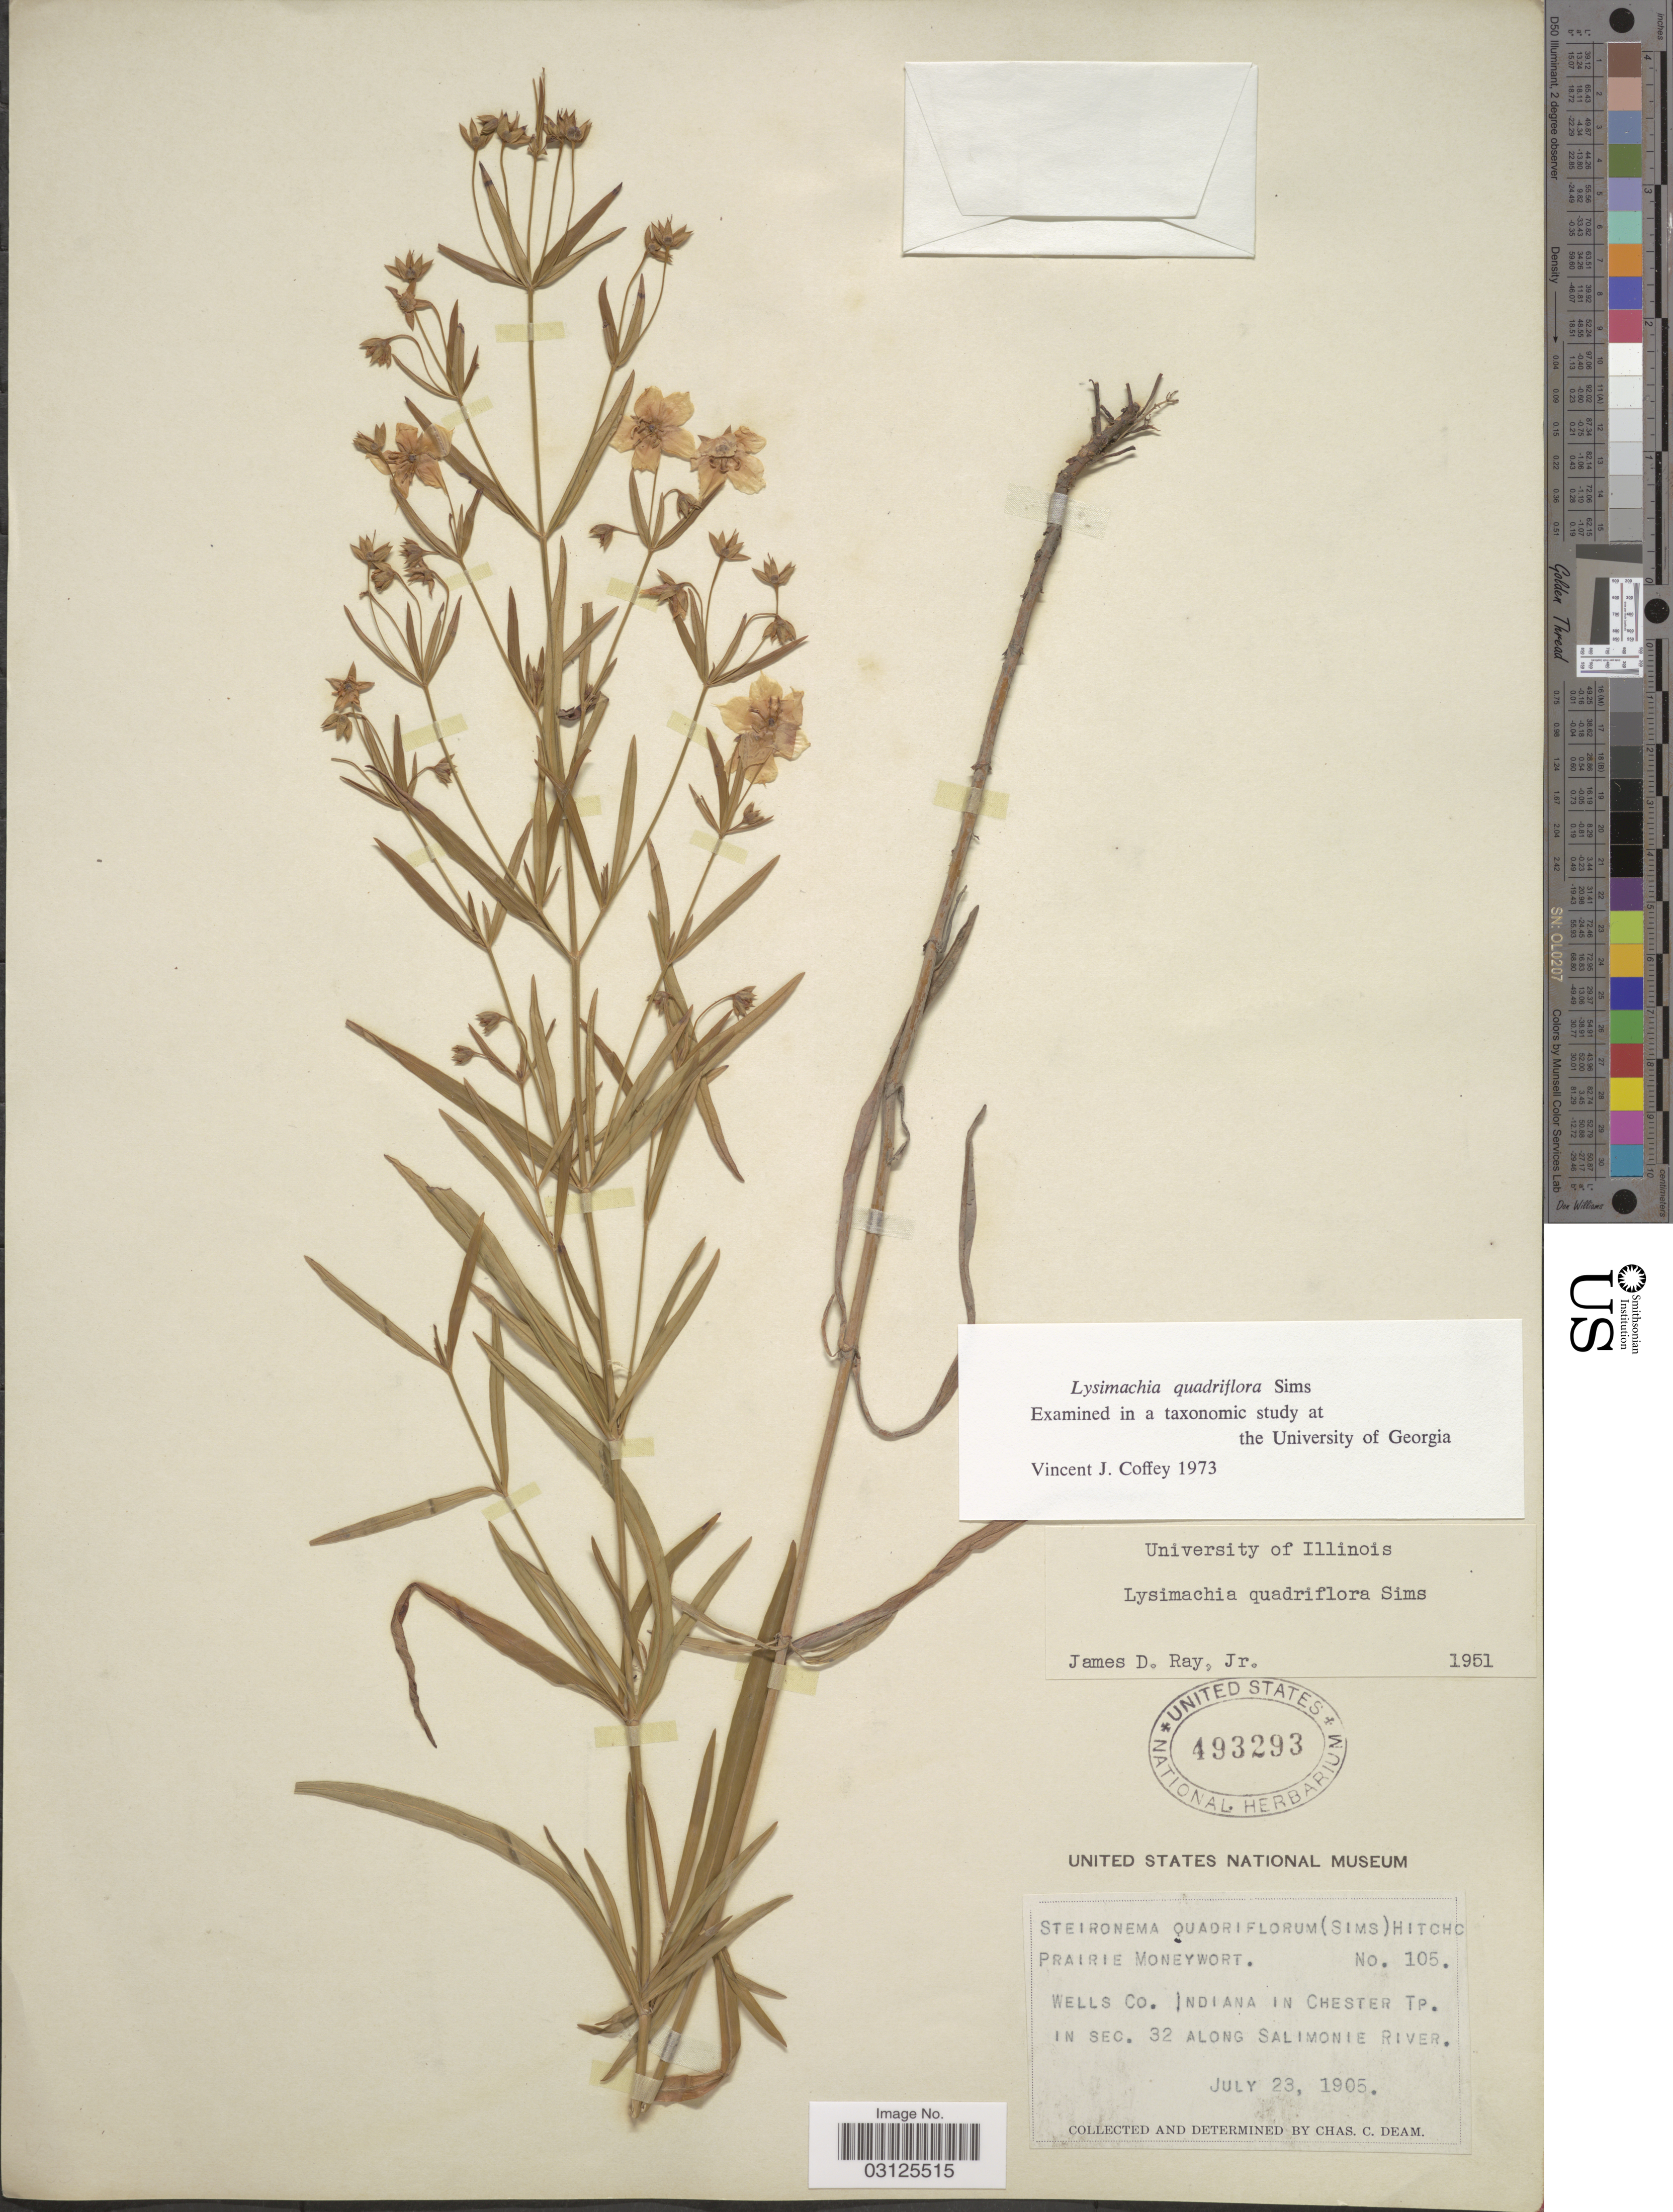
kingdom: Plantae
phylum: Tracheophyta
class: Magnoliopsida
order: Ericales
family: Primulaceae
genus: Lysimachia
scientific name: Lysimachia quadriflora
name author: Sims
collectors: C. C. Deam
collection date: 1905-07-23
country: United States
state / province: Indiana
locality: Wells Co., Indiana in Chester Tp., in Sec. 32 along Salimonie River.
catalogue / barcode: US 493293